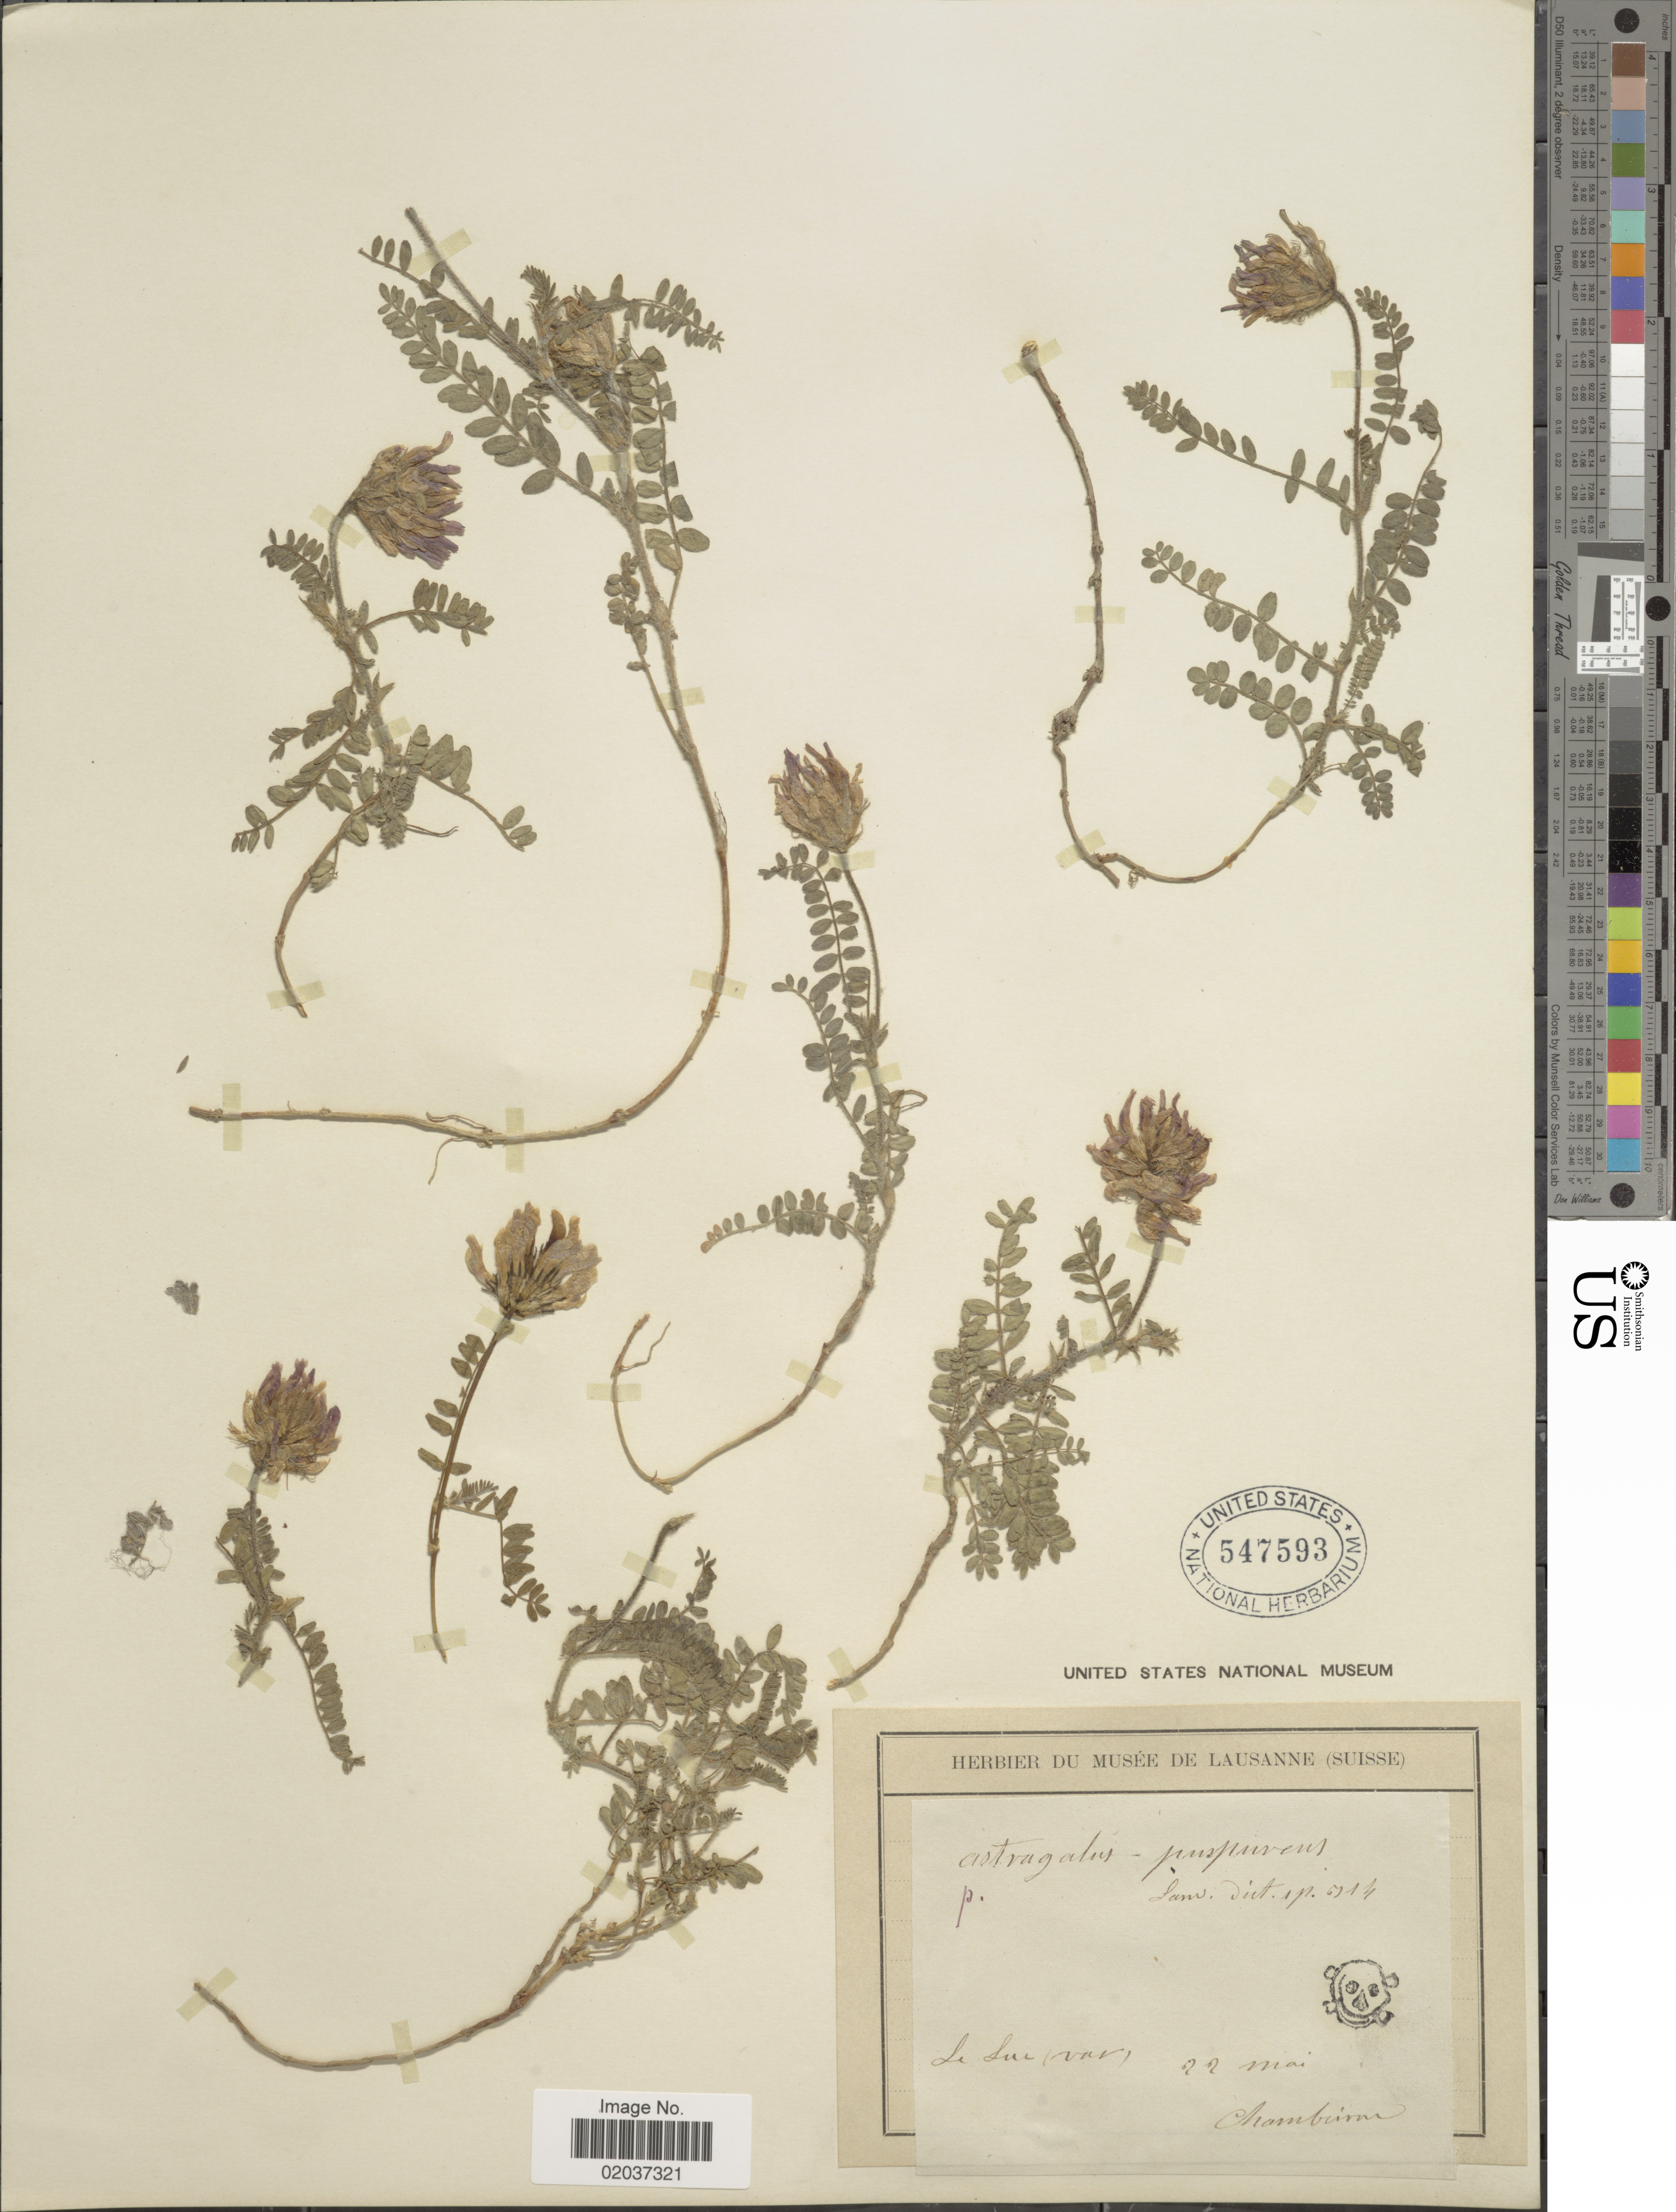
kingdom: Plantae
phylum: Tracheophyta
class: Magnoliopsida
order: Fabales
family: Fabaceae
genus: Astragalus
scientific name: Astragalus purpureus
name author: Lam.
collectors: -. Chamba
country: France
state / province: Provence-Alpes-Côte d'Azur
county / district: Var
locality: Le Sur (Var)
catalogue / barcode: US 547593